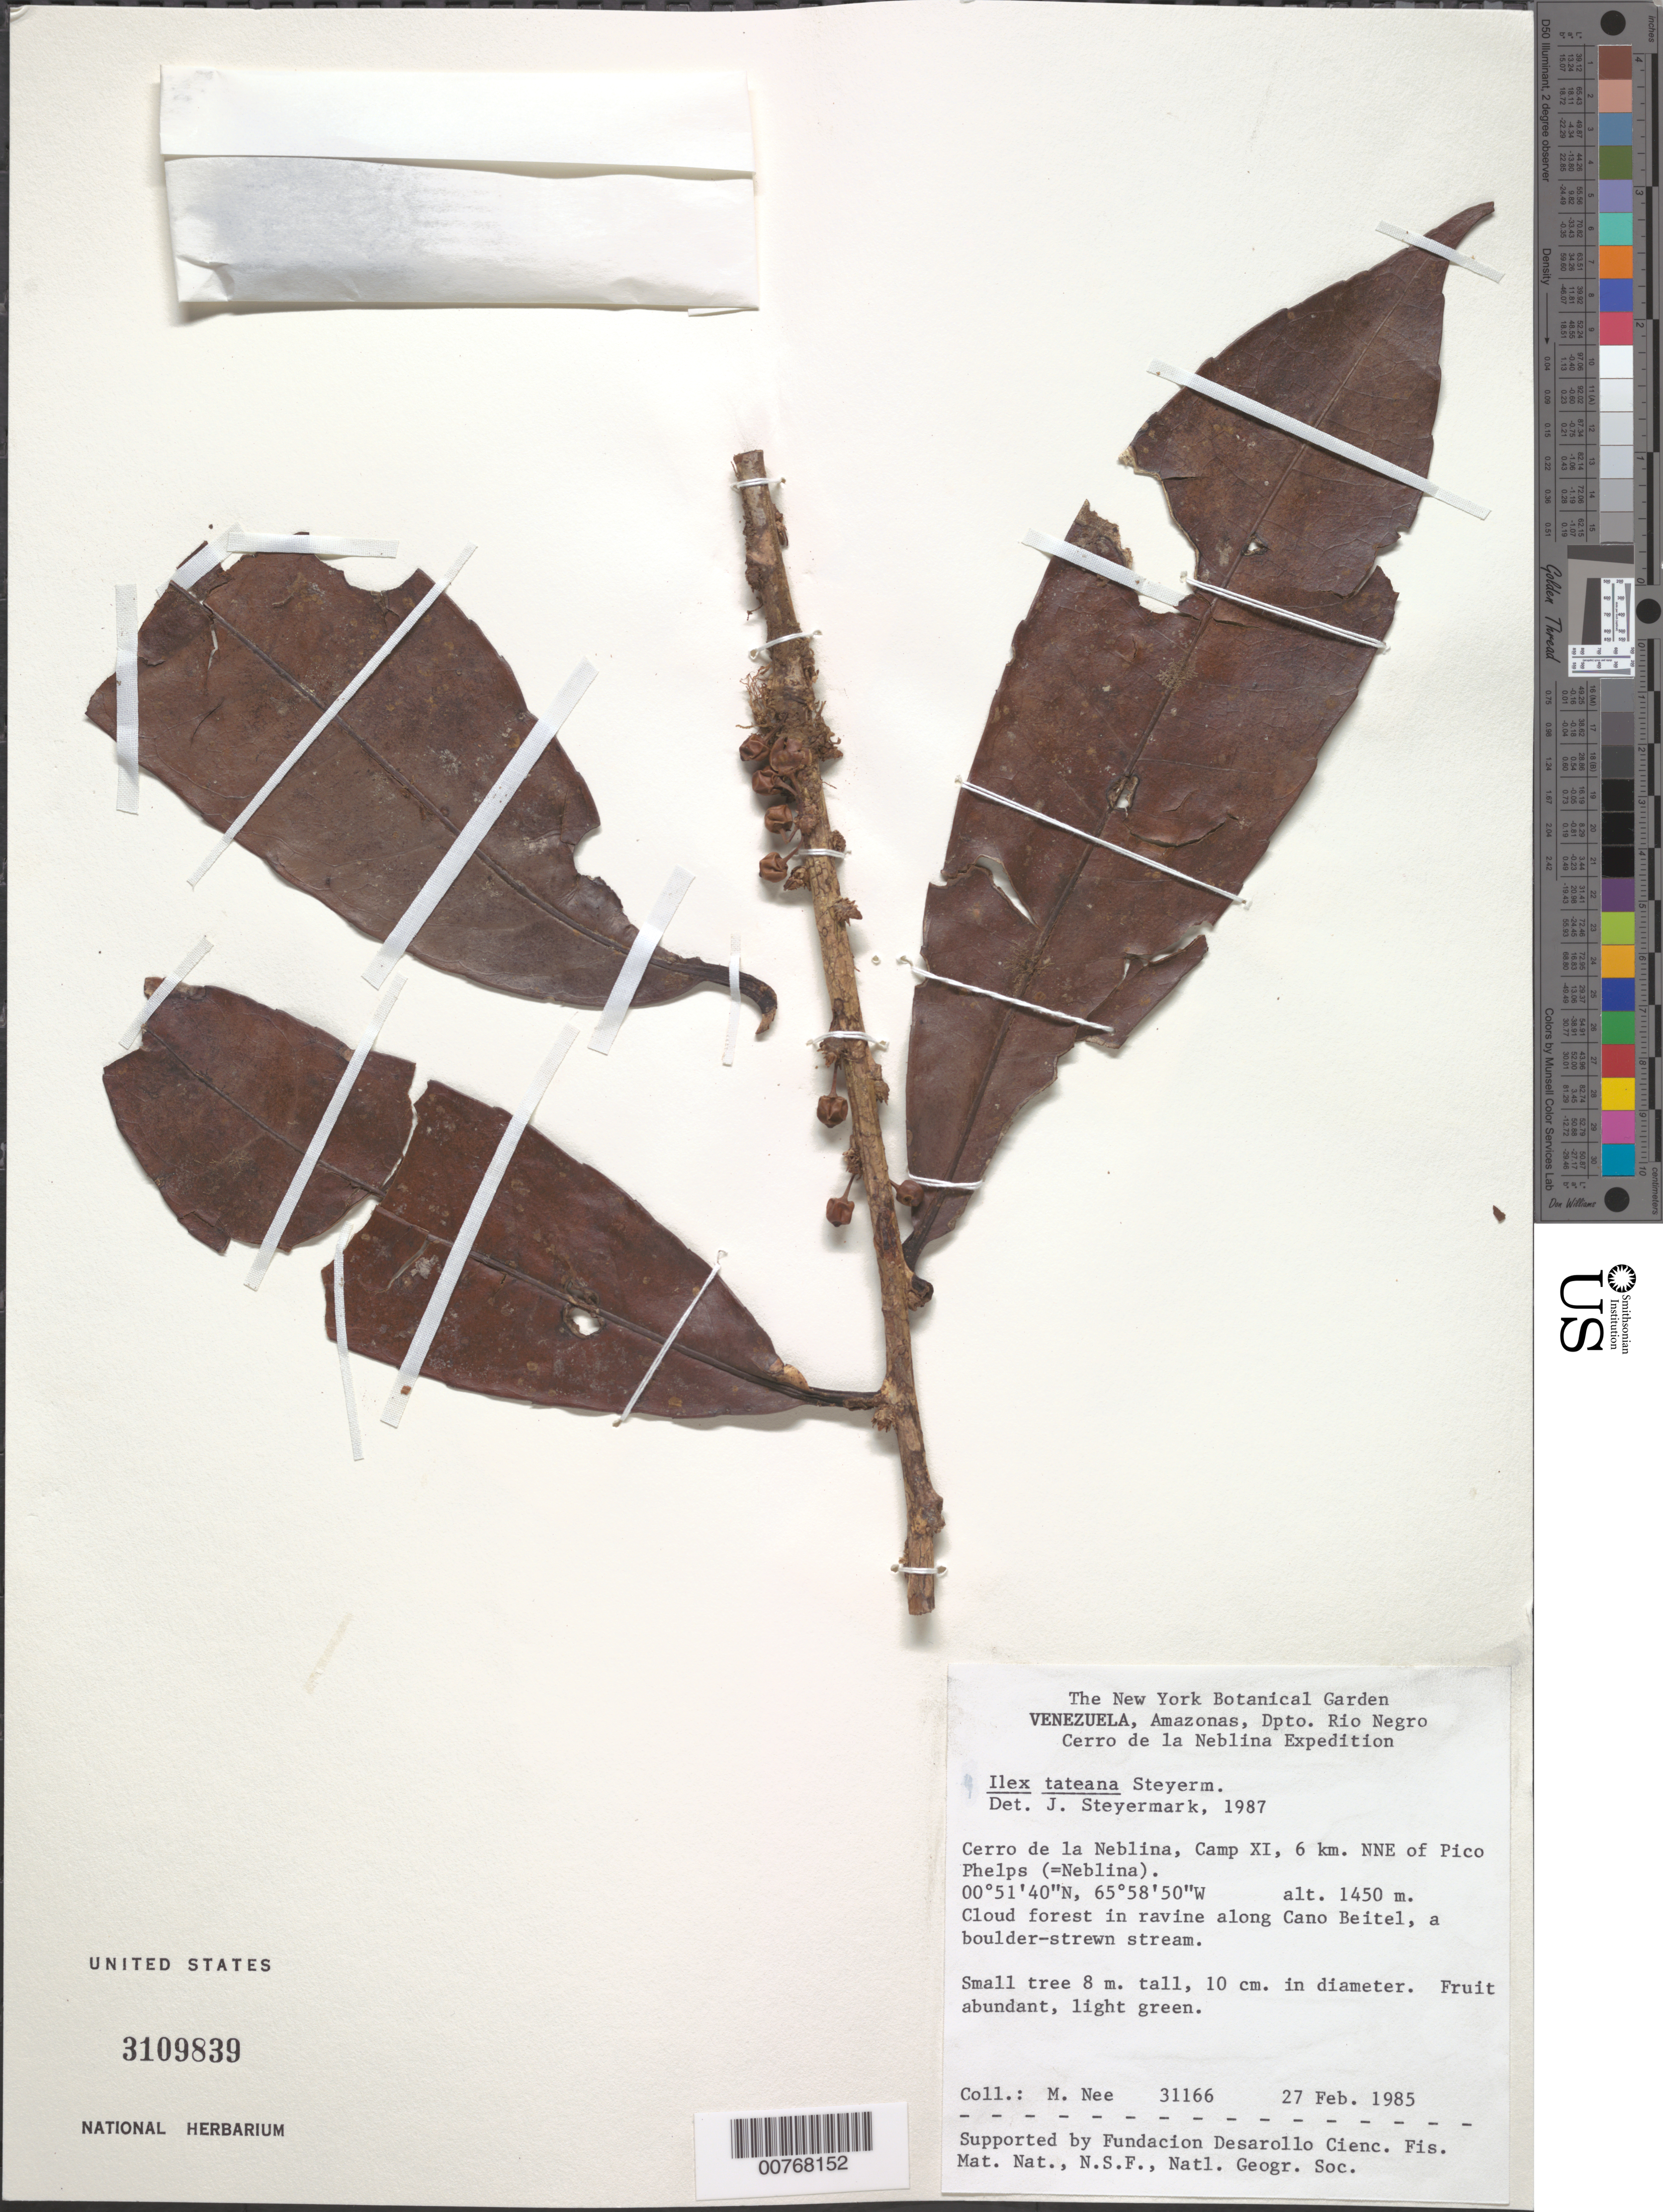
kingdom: Plantae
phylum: Tracheophyta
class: Magnoliopsida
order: Aquifoliales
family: Aquifoliaceae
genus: Ilex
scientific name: Ilex tateana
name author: Steyerm.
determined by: Steyermark, Julian A., (VEN)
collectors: M. Nee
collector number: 31166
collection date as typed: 27-Feb-85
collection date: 1985-02-27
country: Venezuela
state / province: Amazonas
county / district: Río Negro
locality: Cerro de La Neblina, Camp XI, 6 km NNE of Pico Phelps (=Neblina), in ravine along Caño Beitel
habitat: Cloud forest in ravine along Caño Beitel, a boulder-strewn stream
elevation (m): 1450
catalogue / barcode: US 3109839